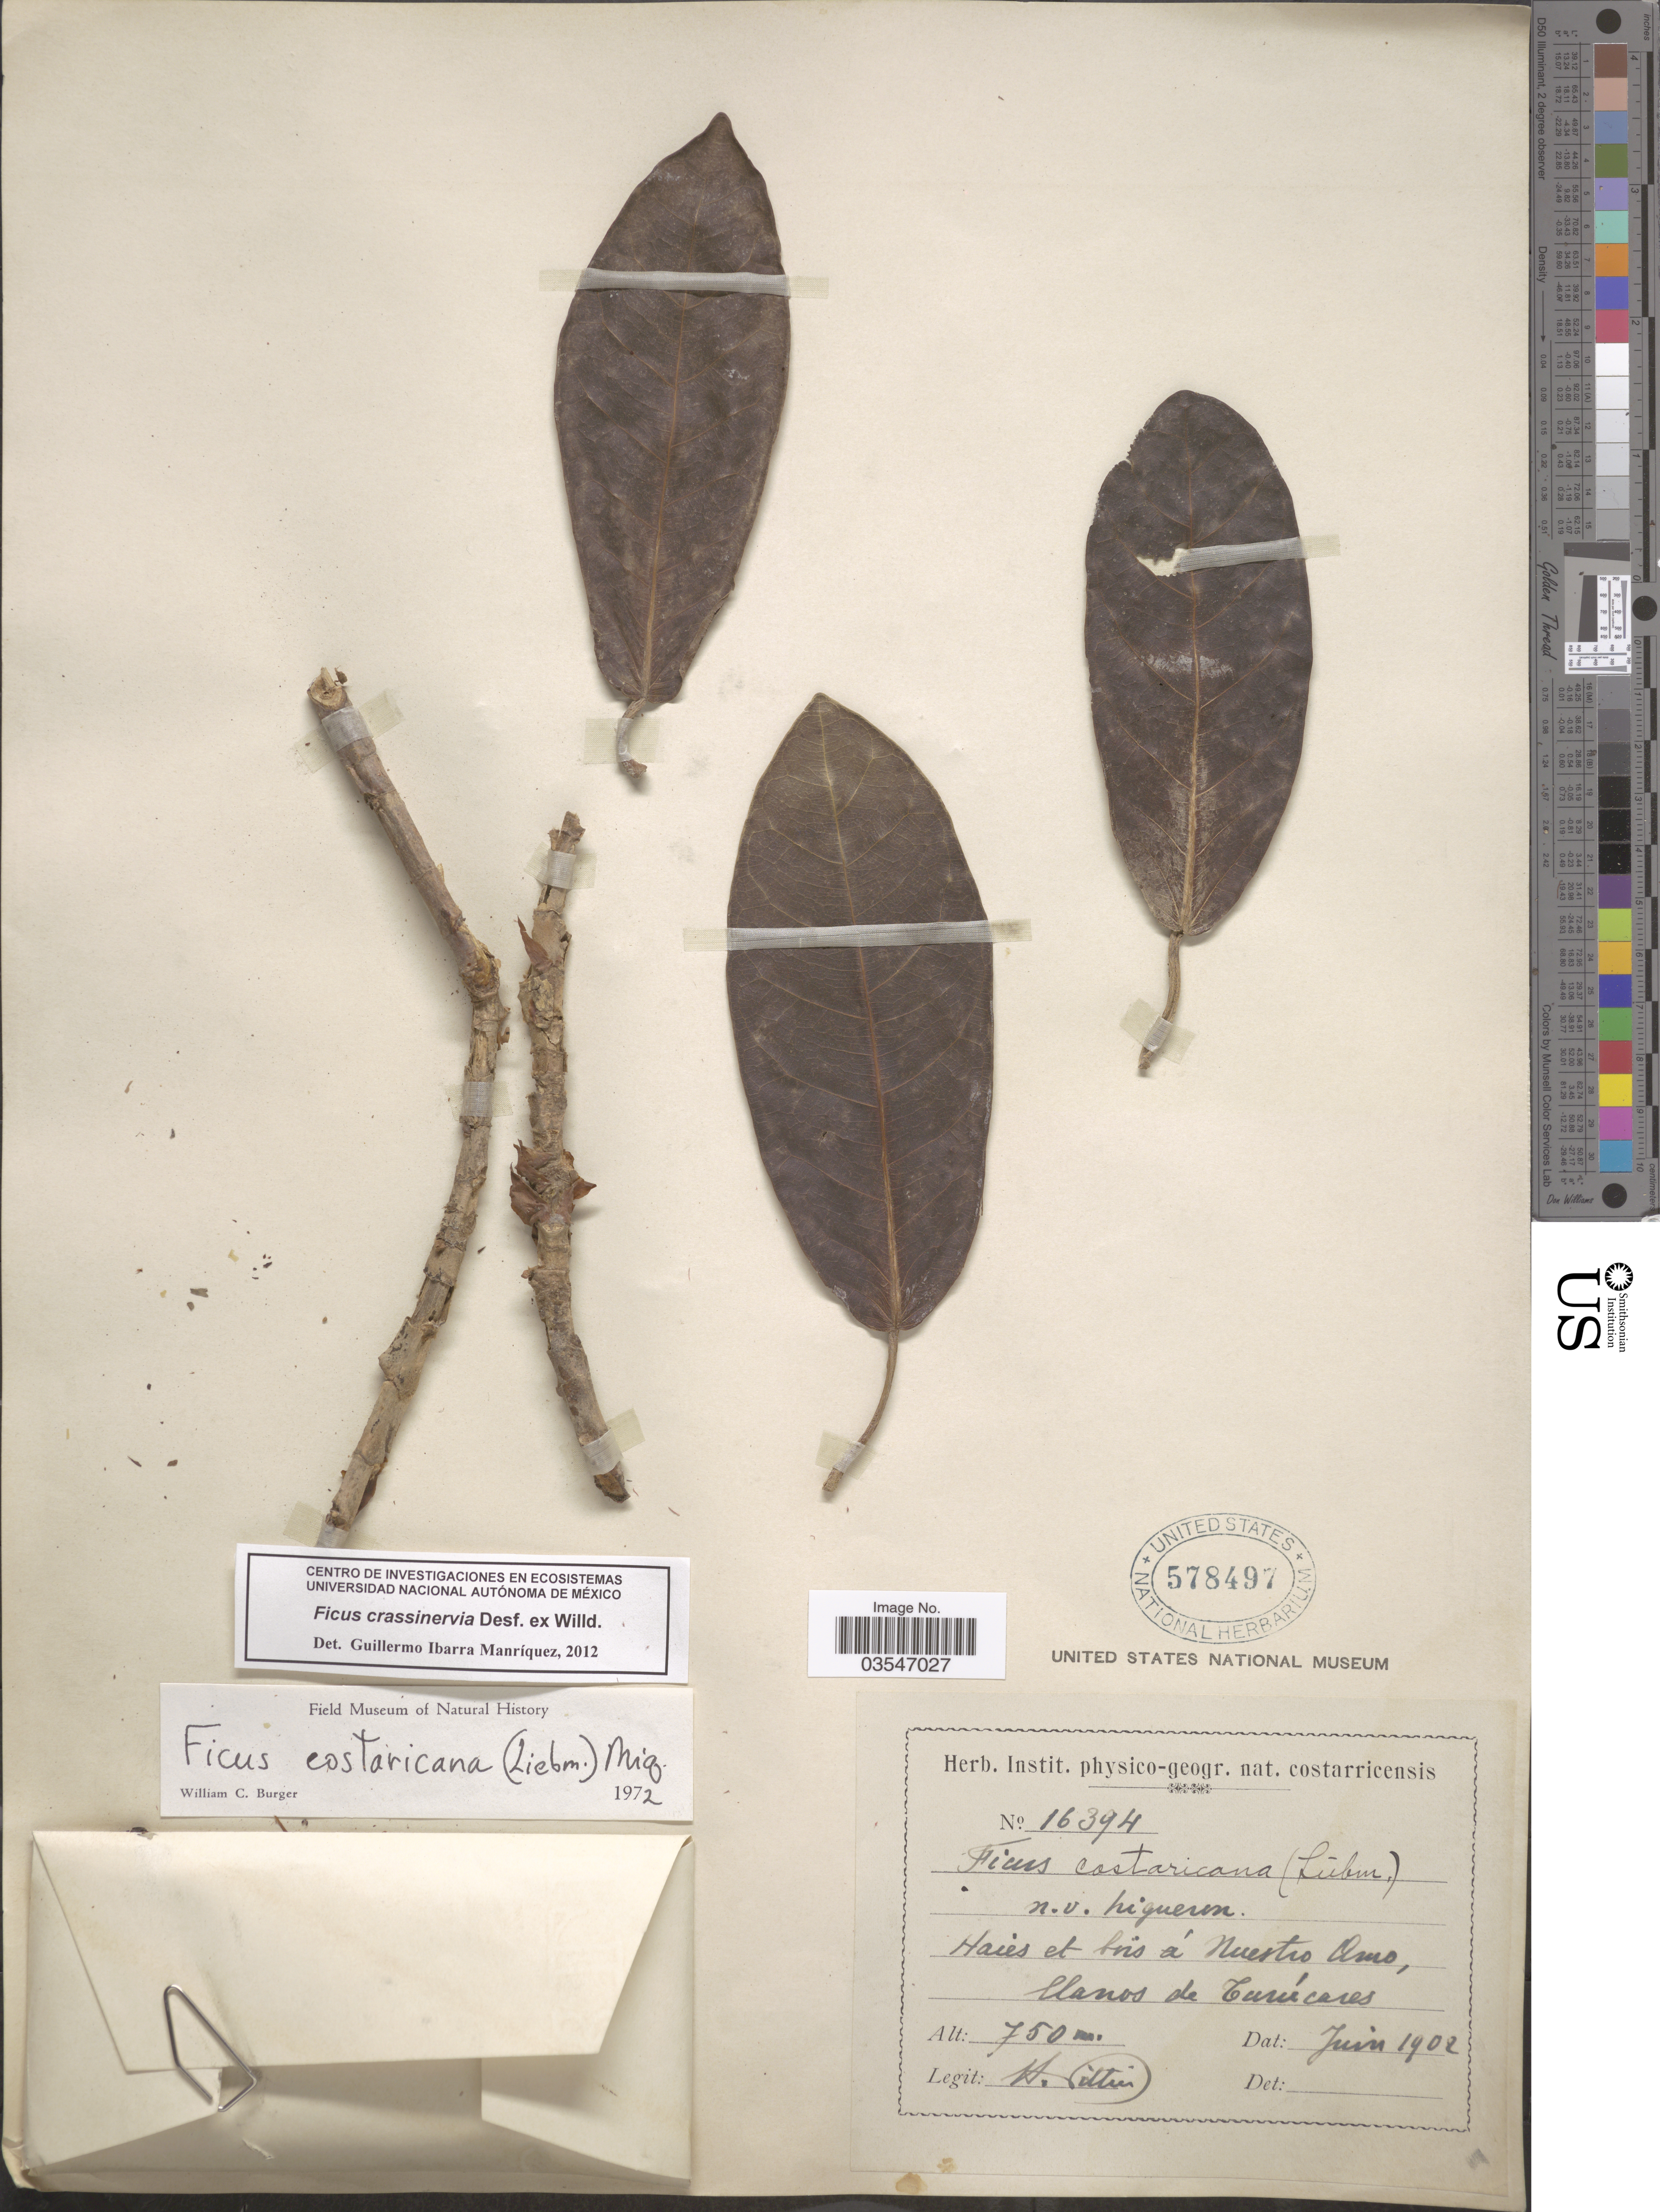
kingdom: Plantae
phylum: Tracheophyta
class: Magnoliopsida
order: Rosales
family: Moraceae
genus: Ficus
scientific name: Ficus crassinervia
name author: Desf. ex Willd.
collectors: H. F. Pittier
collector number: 16394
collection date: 1902-06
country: Costa Rica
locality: Haies et bois á Nuestro Amo, llanos de Turúcares.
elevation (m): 750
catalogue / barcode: US 578497